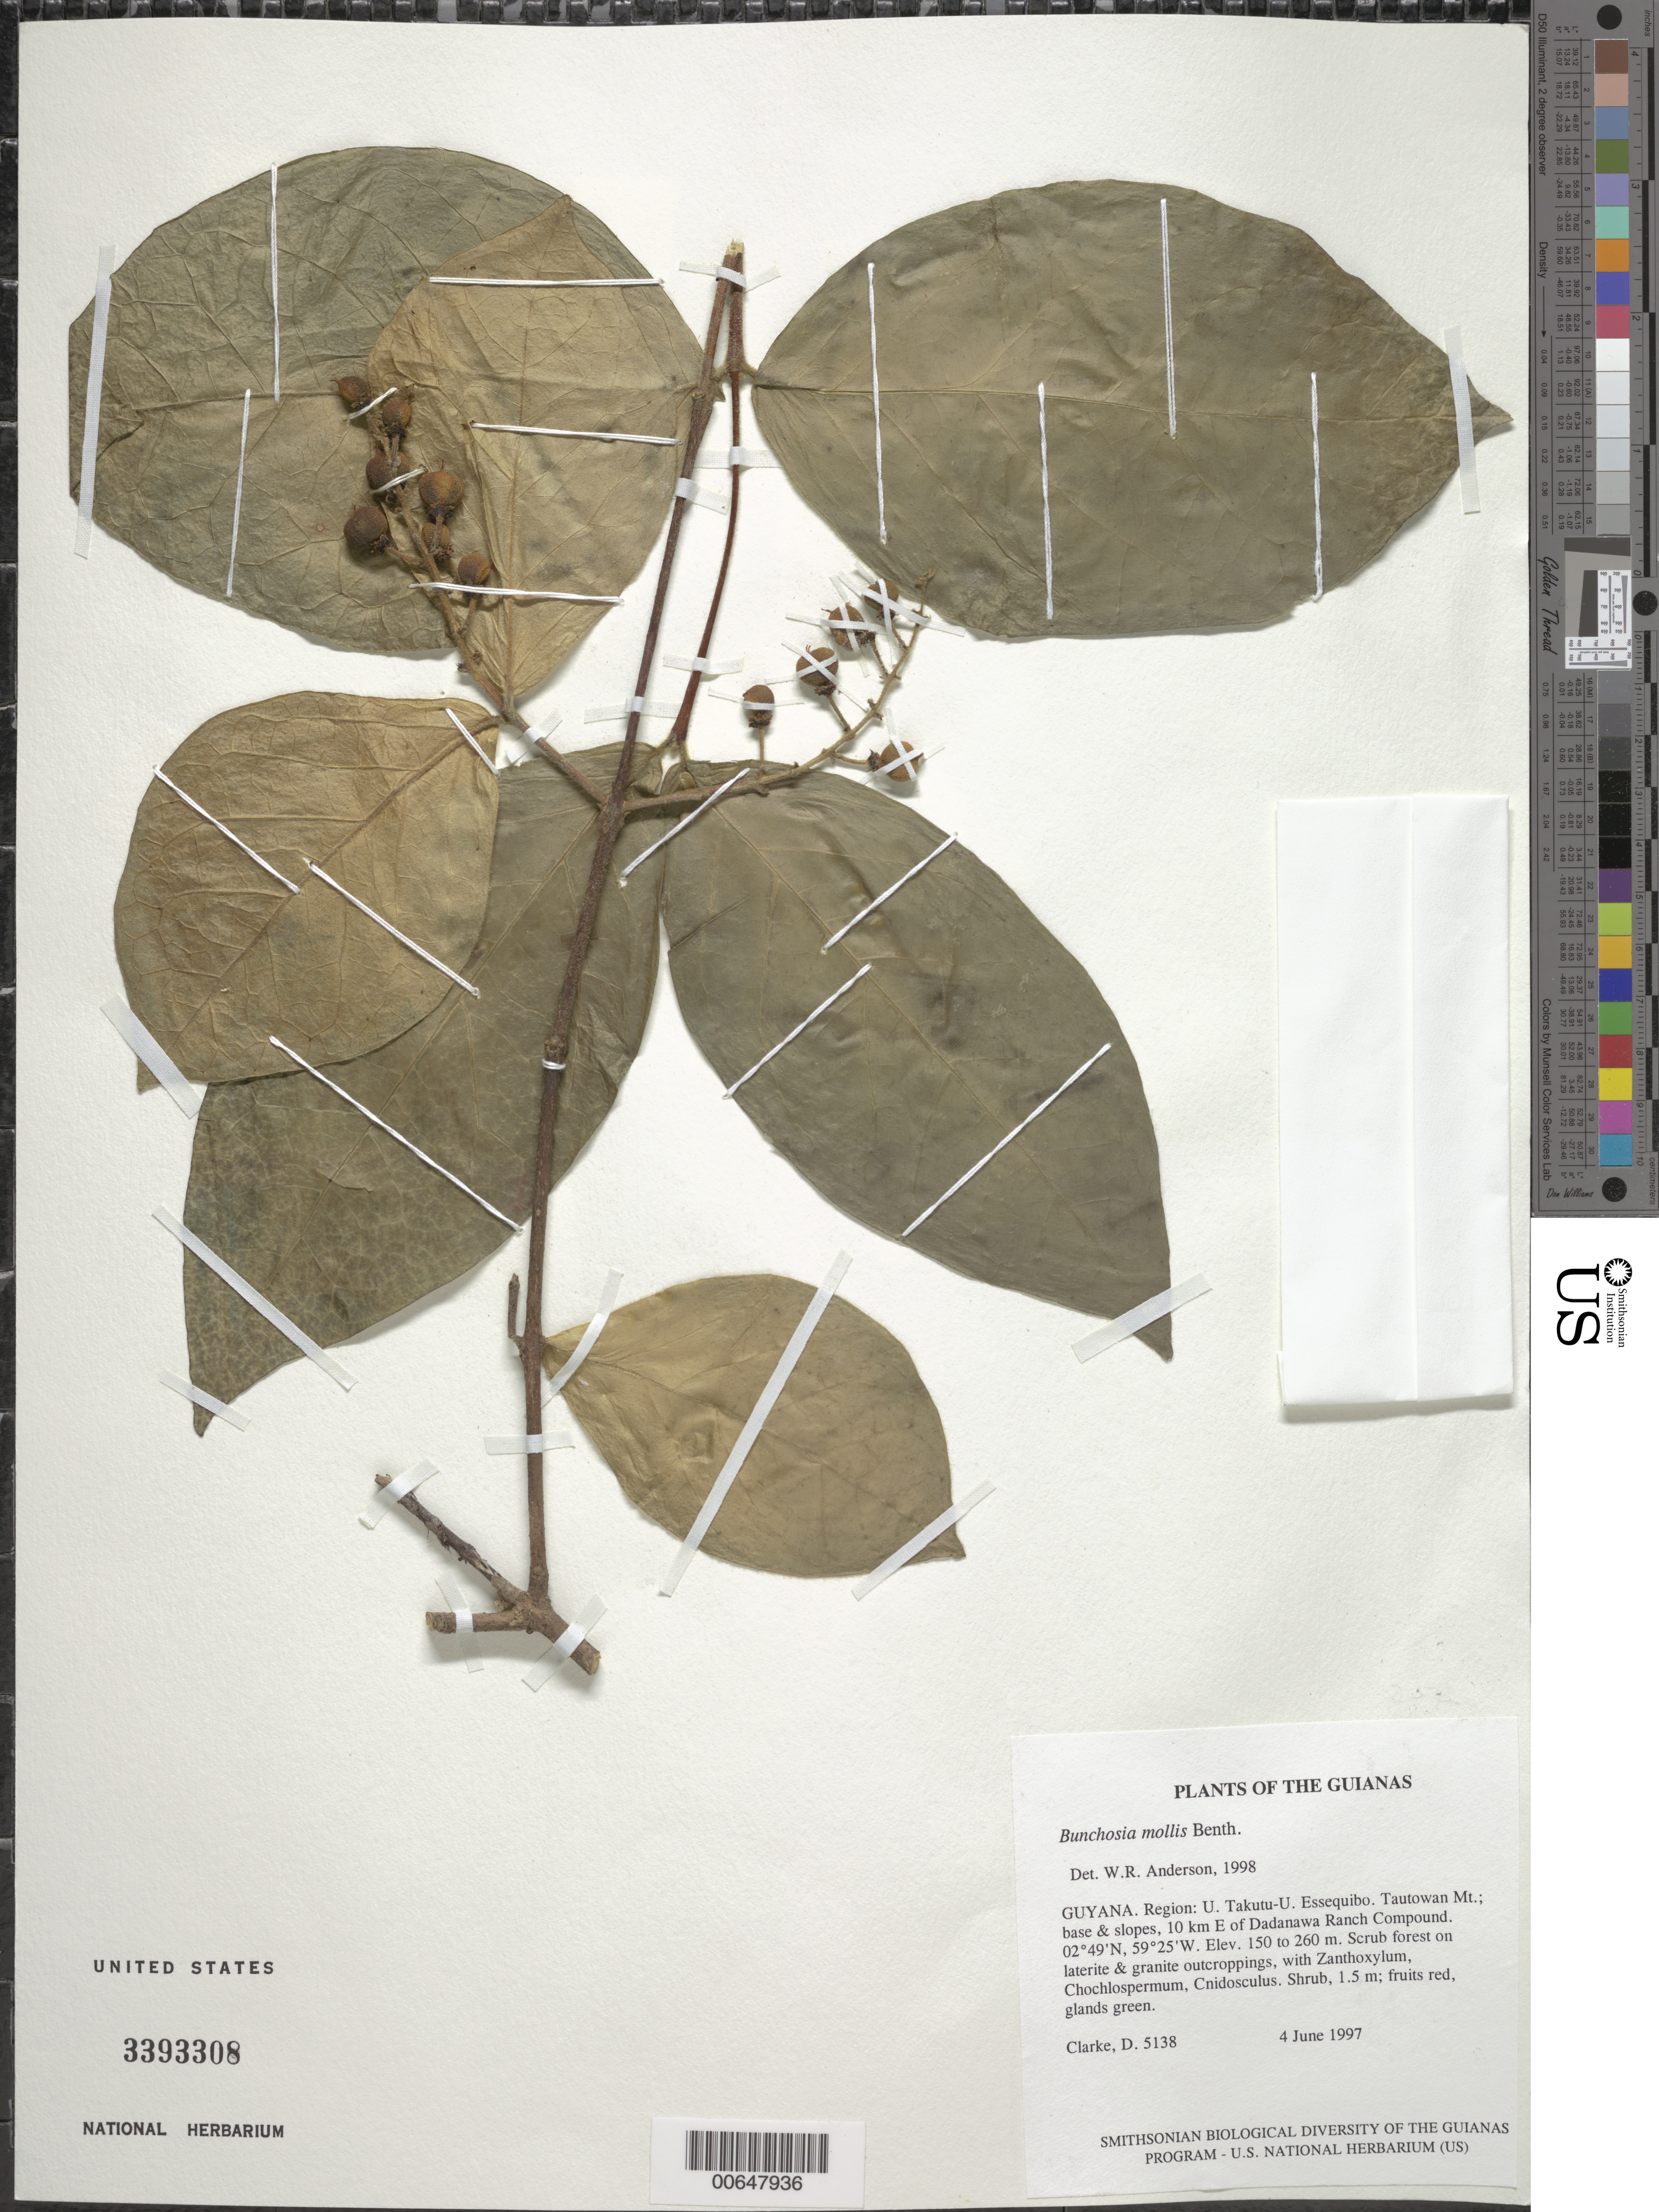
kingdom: Plantae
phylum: Tracheophyta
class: Magnoliopsida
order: Malpighiales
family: Malpighiaceae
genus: Bunchosia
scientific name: Bunchosia mollis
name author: Benth.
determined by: Anderson, W. R., (MICH), University of Michigan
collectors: H. D. Clarke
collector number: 5138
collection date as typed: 4 June 1997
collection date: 1997-06-04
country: Guyana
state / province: U. Takutu-U. Essequibo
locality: Tautowan Mt.; base & slopes, 10 km E of Dadanawa Ranch Compound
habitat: Scrub forest on laterite & granite outcroppings, with Zanthoxylum, Chochlospermum, Cnidoscolus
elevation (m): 150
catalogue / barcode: US 3393308